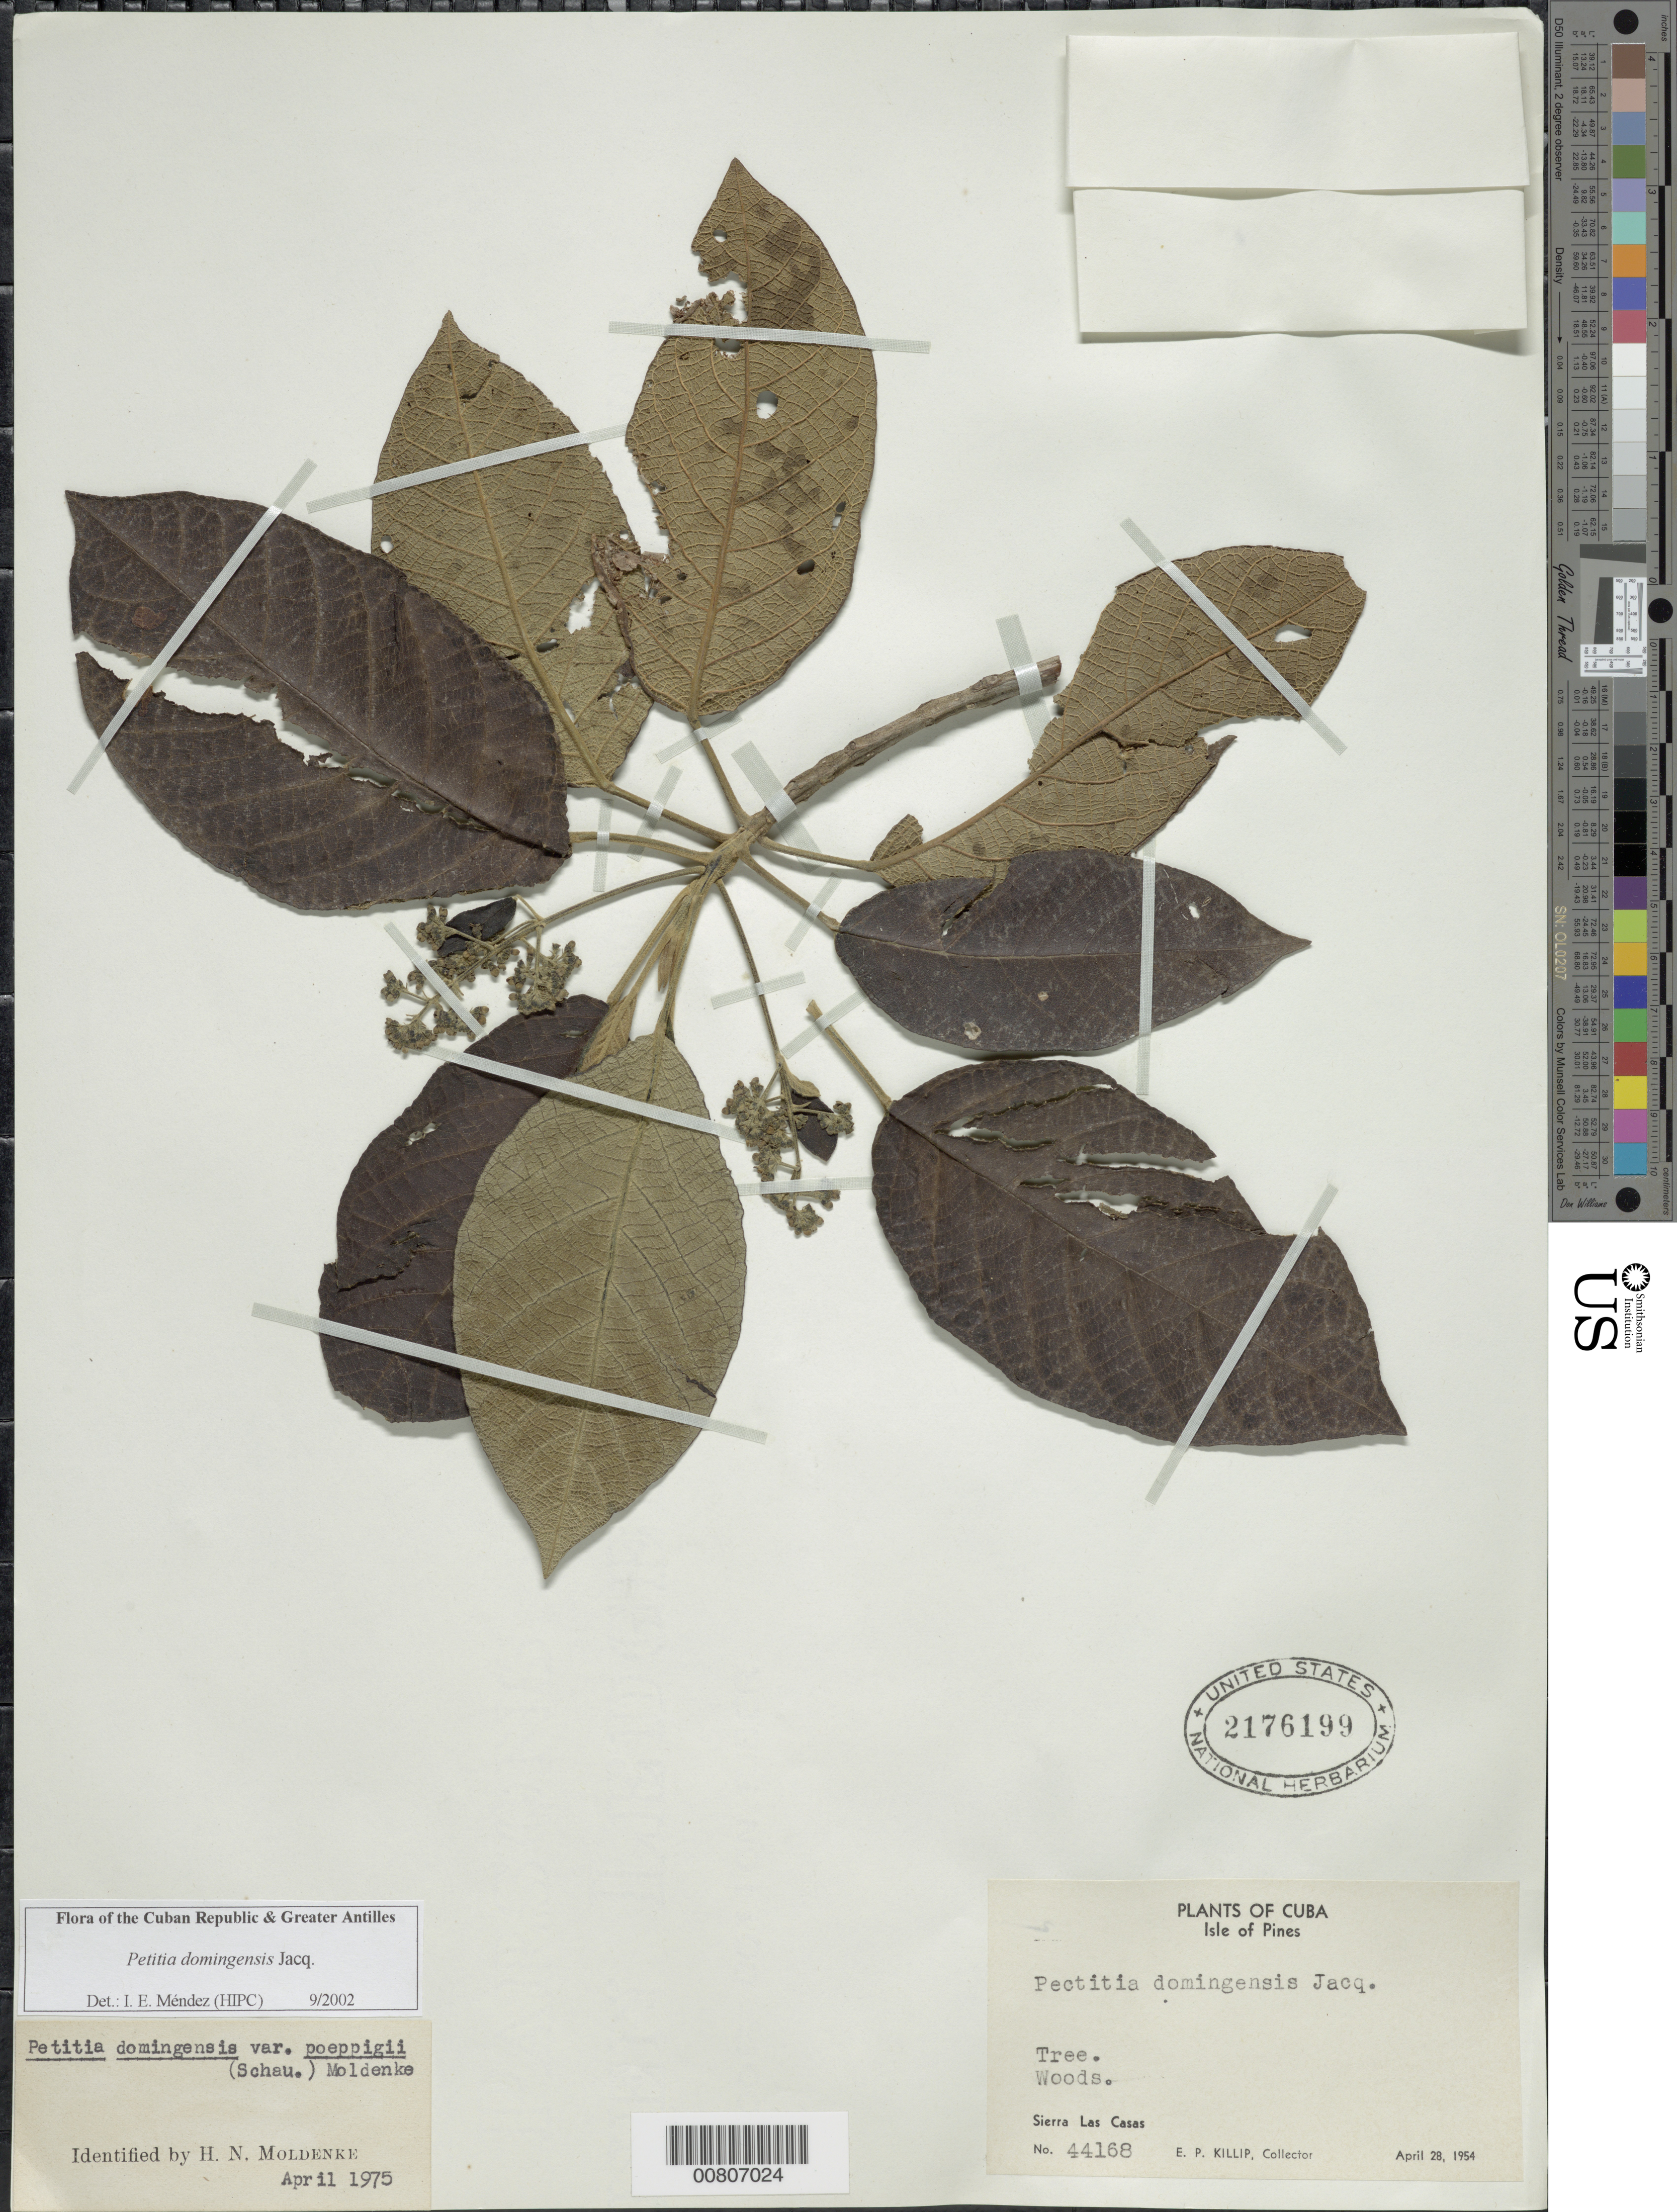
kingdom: Plantae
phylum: Tracheophyta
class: Magnoliopsida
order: Lamiales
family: Lamiaceae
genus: Petitia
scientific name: Petitia domingensis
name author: Jacq.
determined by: Méndez, Isidro E., (HIPC)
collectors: E. P. Killip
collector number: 44168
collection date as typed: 28 Apr 1954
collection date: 1954-04-28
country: Cuba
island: Isla de la Juventud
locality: Isle of Pines [Isla de la Juventud]; Sierra Las Casas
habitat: Woods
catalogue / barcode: US 2176199